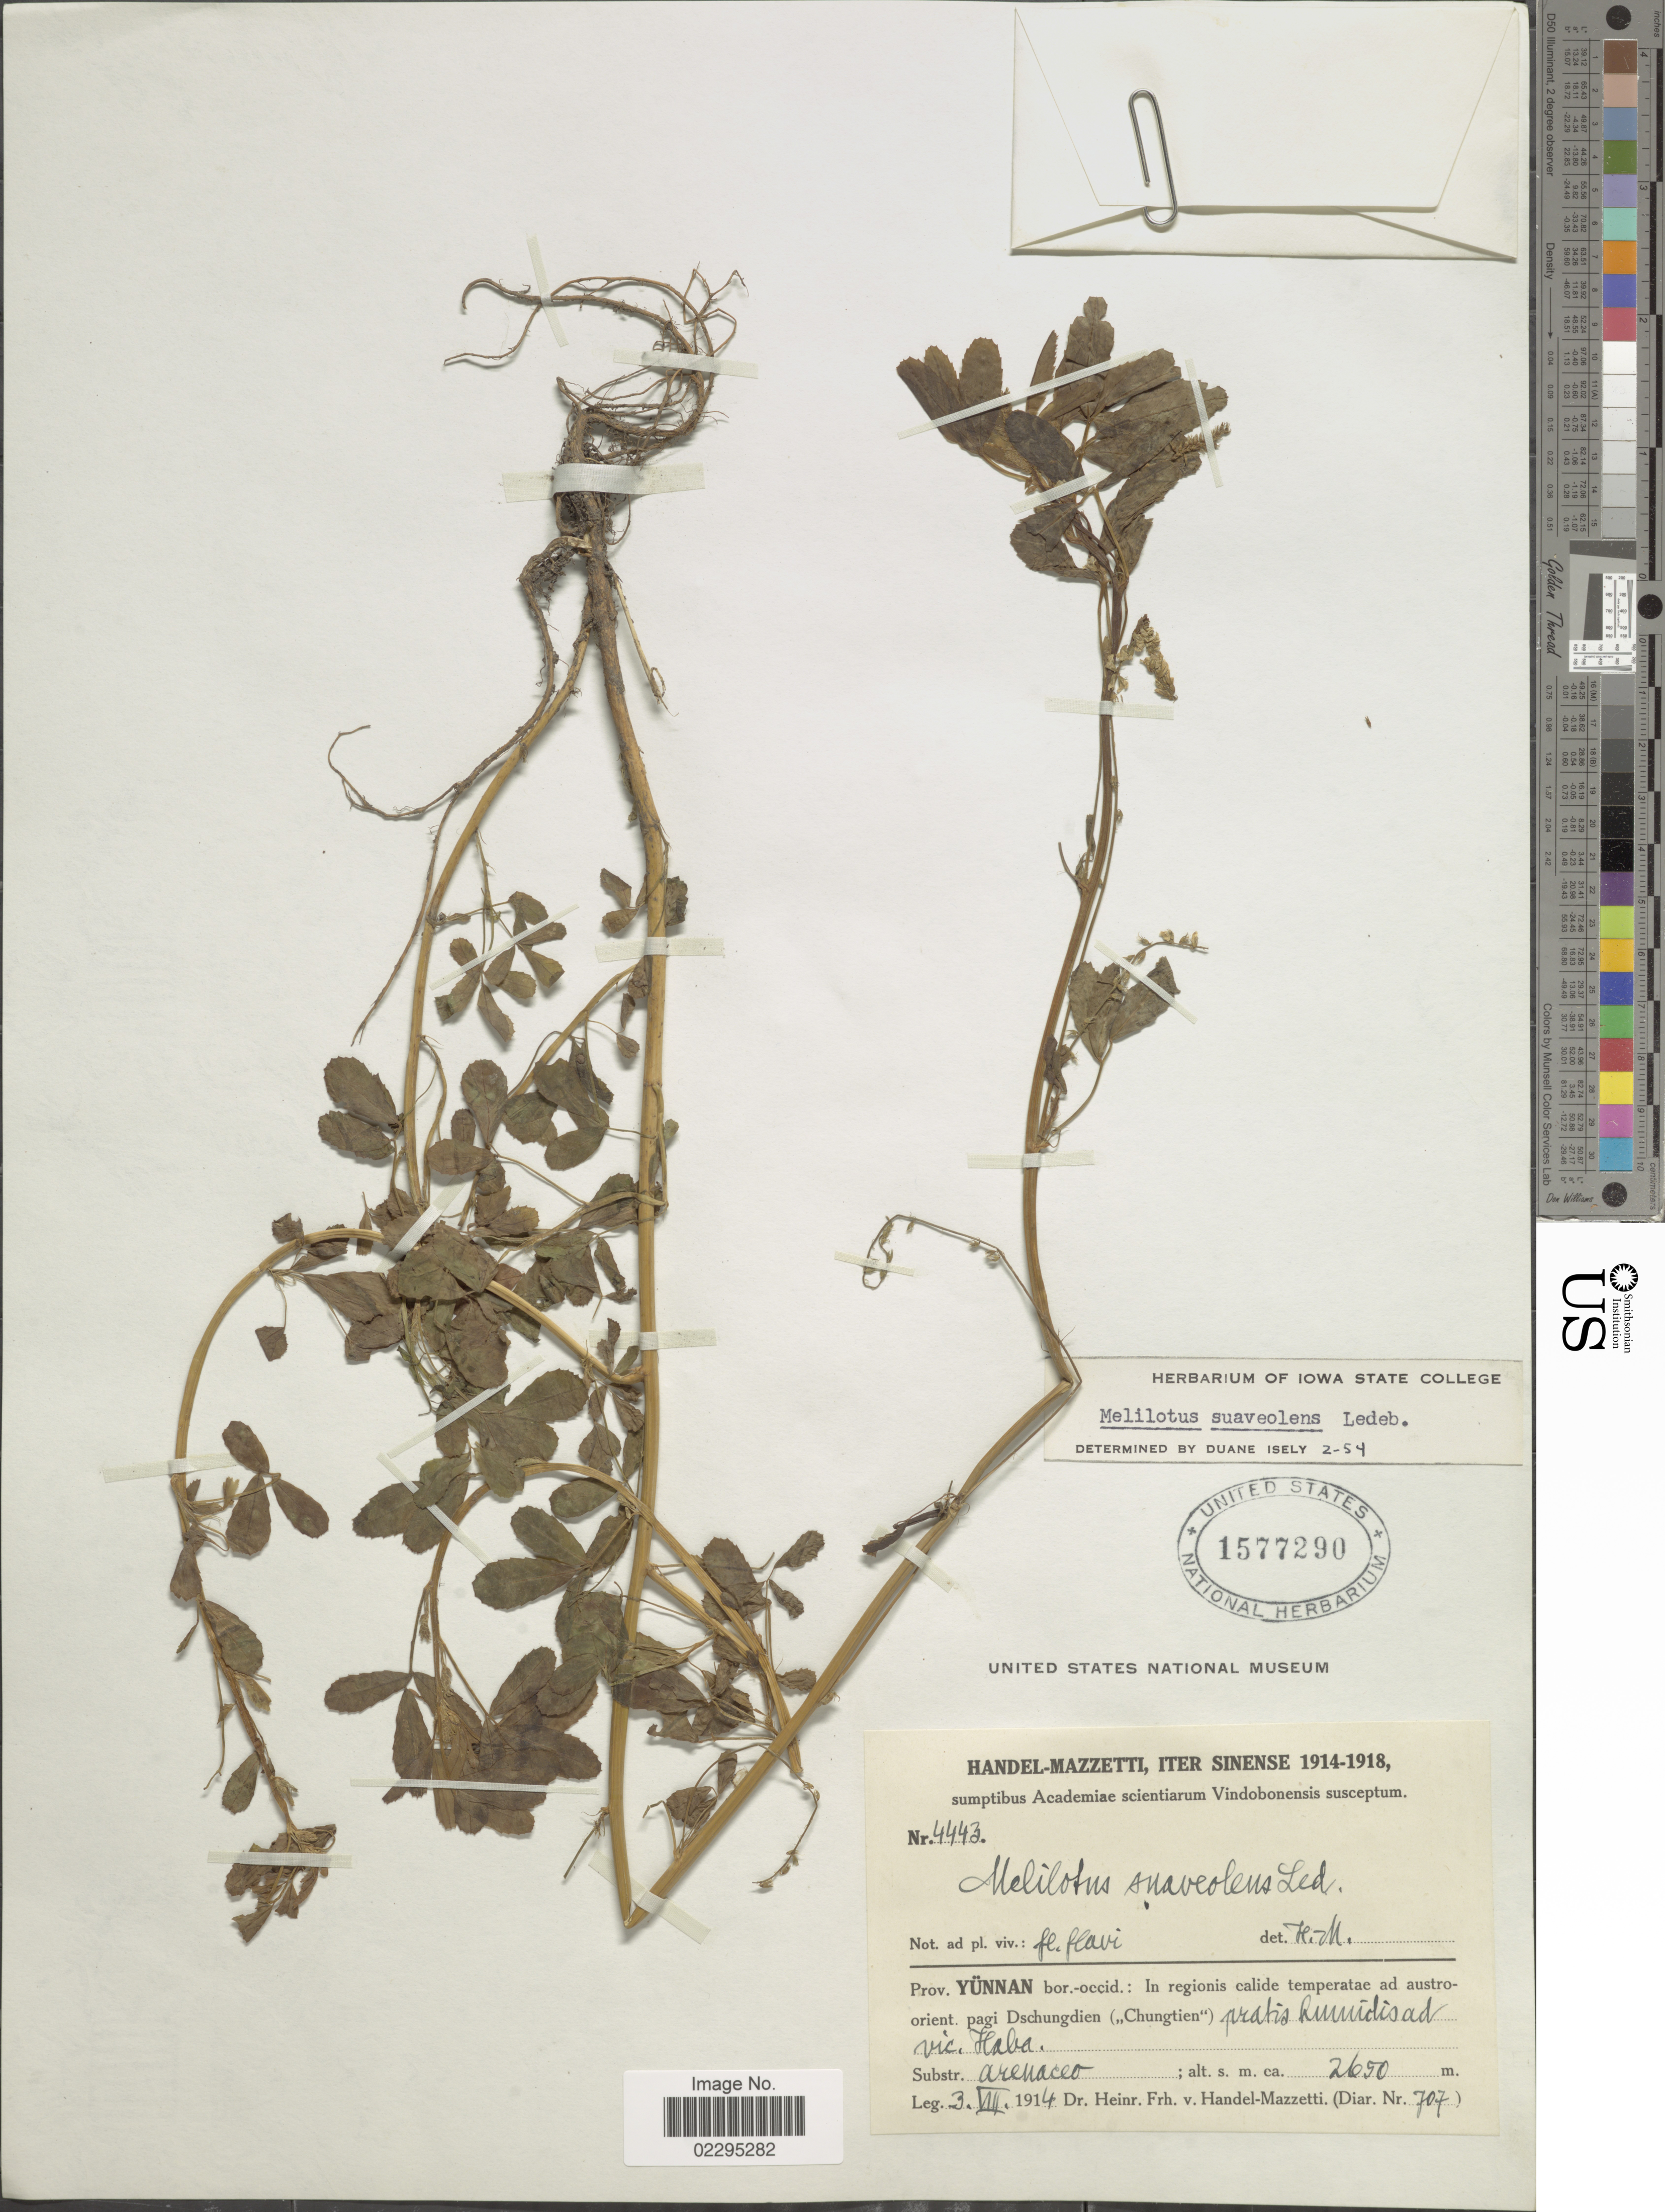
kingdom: Plantae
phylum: Tracheophyta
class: Magnoliopsida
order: Fabales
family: Fabaceae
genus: Melilotus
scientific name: Melilotus suaveolens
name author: Ledeb.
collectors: H. Handel-Mazzetti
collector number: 4443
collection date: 1914-08-03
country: China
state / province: Yunnan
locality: Prov Yunnan bor-occid: In regione calide temperatae ad austro orient. pag Dschungdien ("Chungtien") pratis humidis ad vic.Haba.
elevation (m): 2650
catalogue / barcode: US 1577290